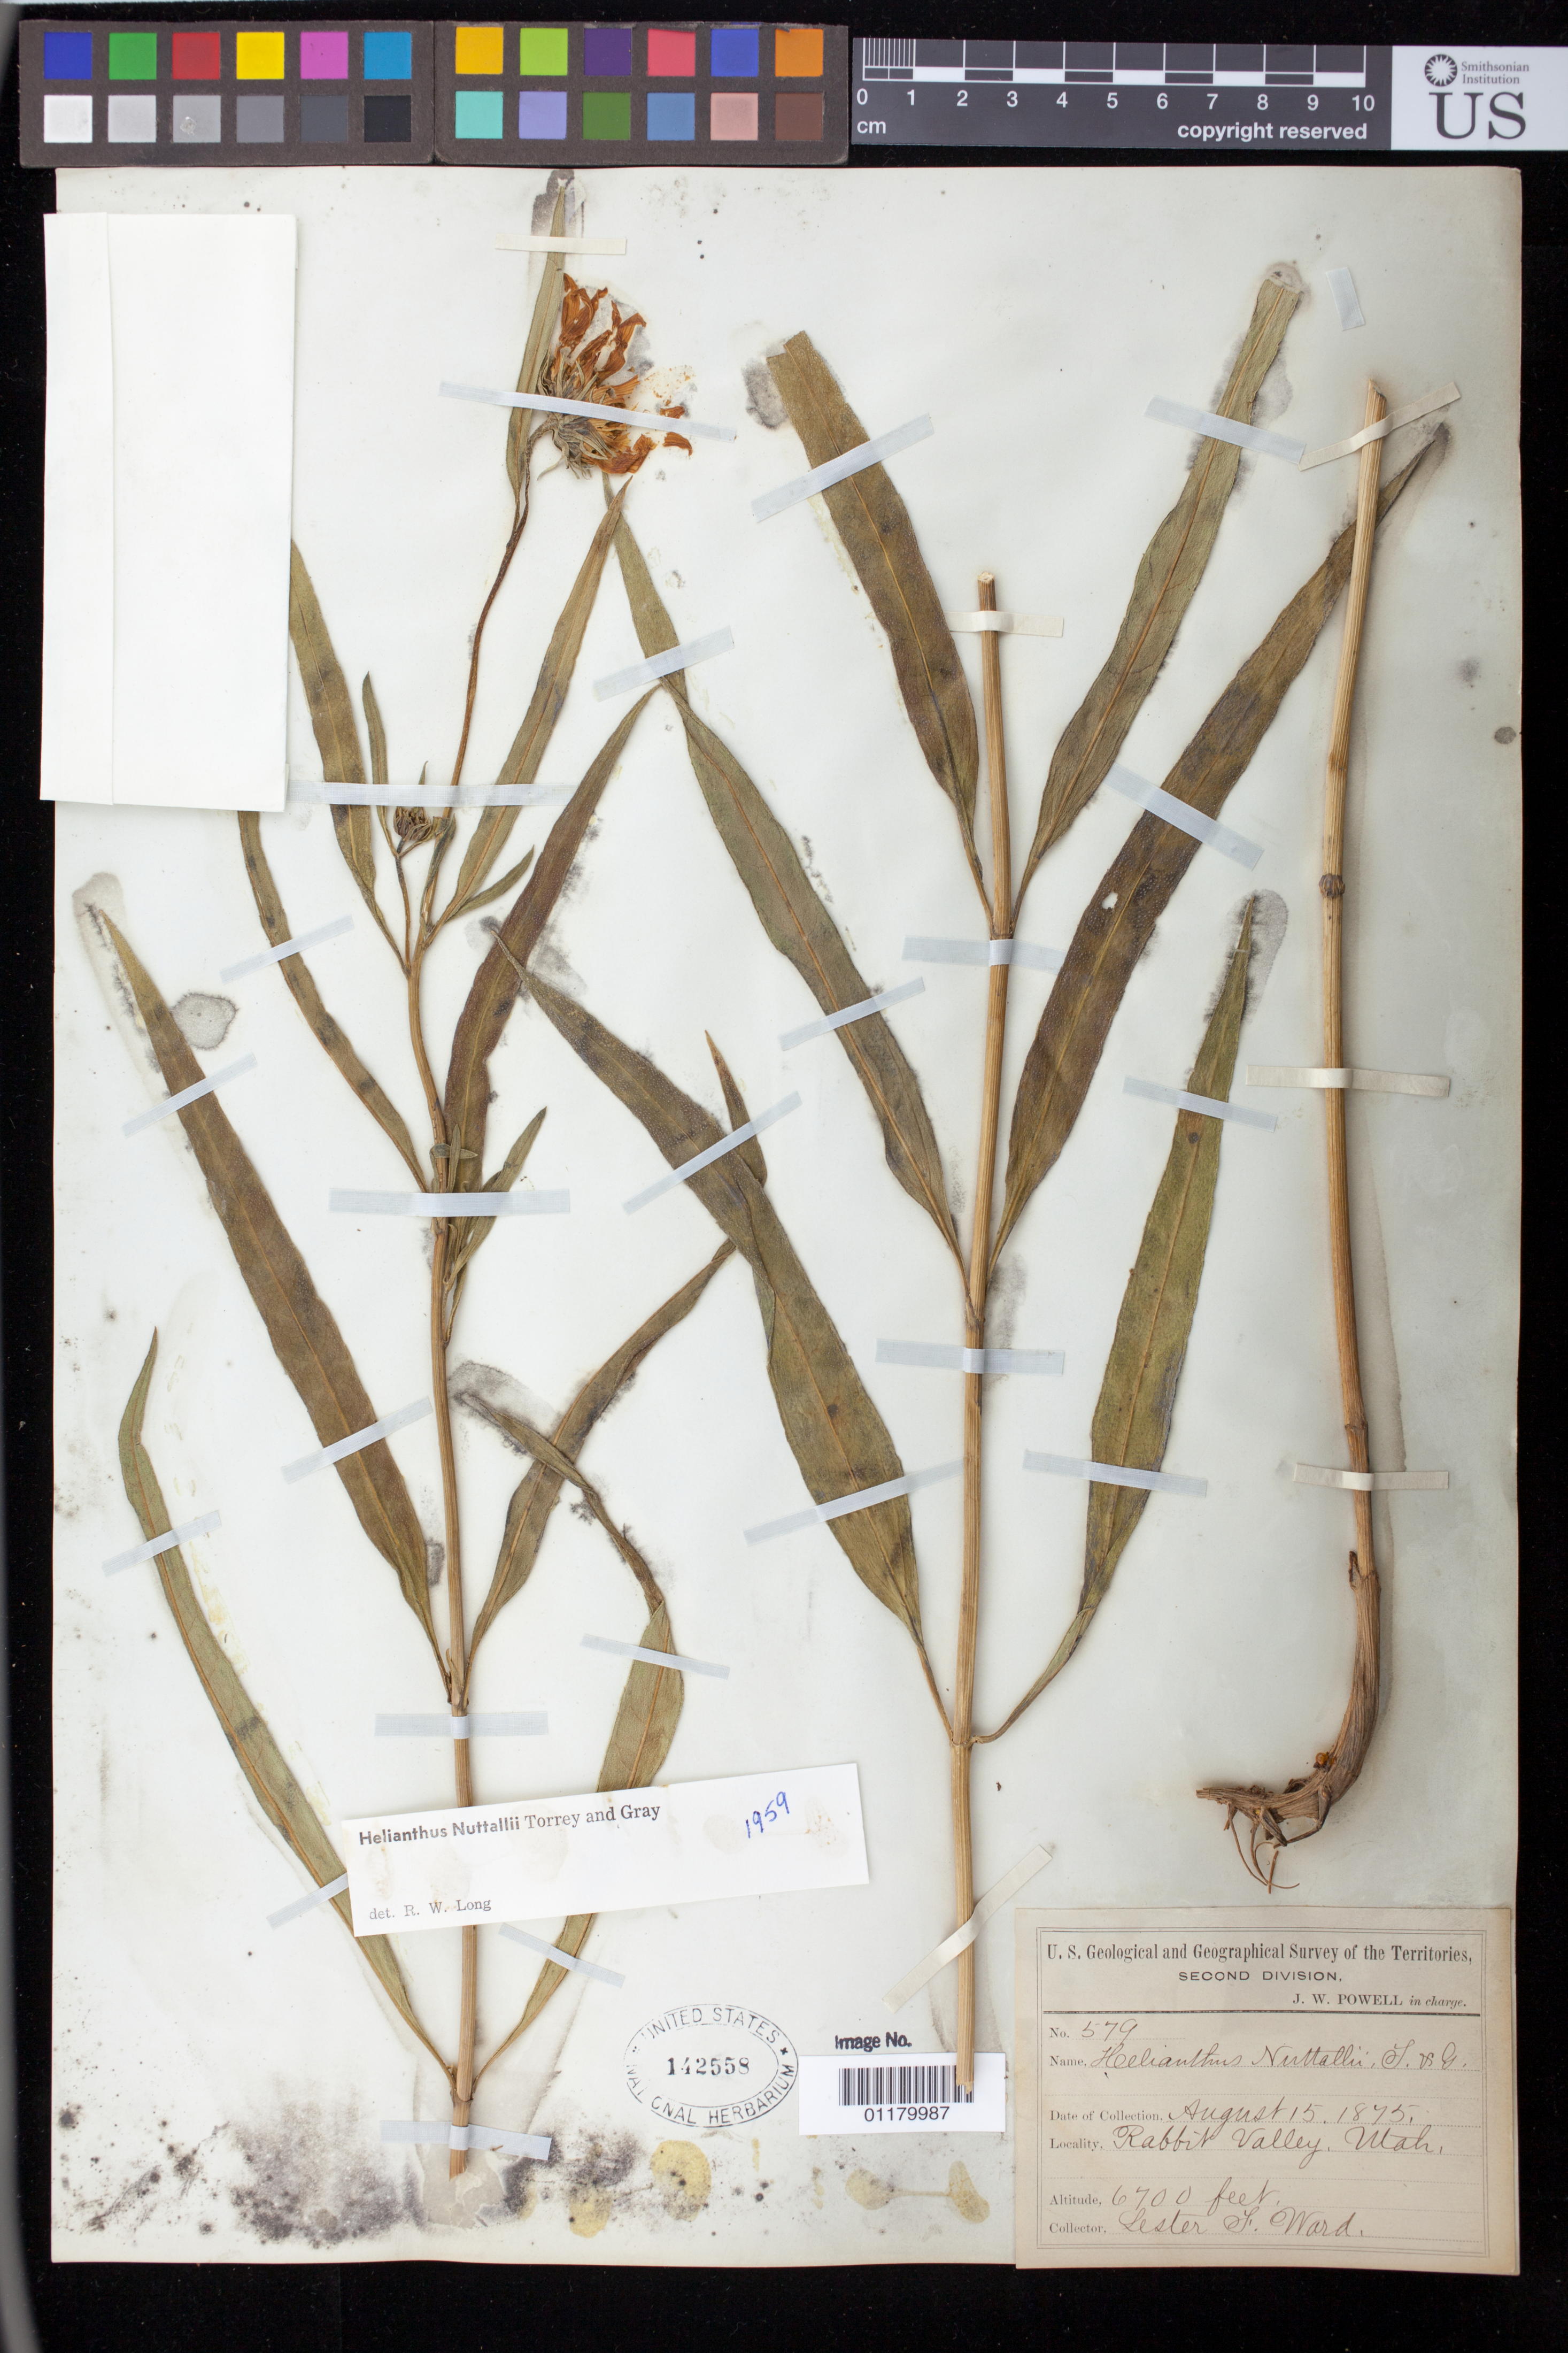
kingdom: Plantae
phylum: Tracheophyta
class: Magnoliopsida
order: Asterales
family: Asteraceae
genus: Helianthus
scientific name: Helianthus nuttallii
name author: Torr. & A. Gray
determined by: Long, R. W.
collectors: L. F. Ward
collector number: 579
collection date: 1875-08-15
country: United States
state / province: Utah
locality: Rabbit Valley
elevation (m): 2042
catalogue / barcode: US 142558